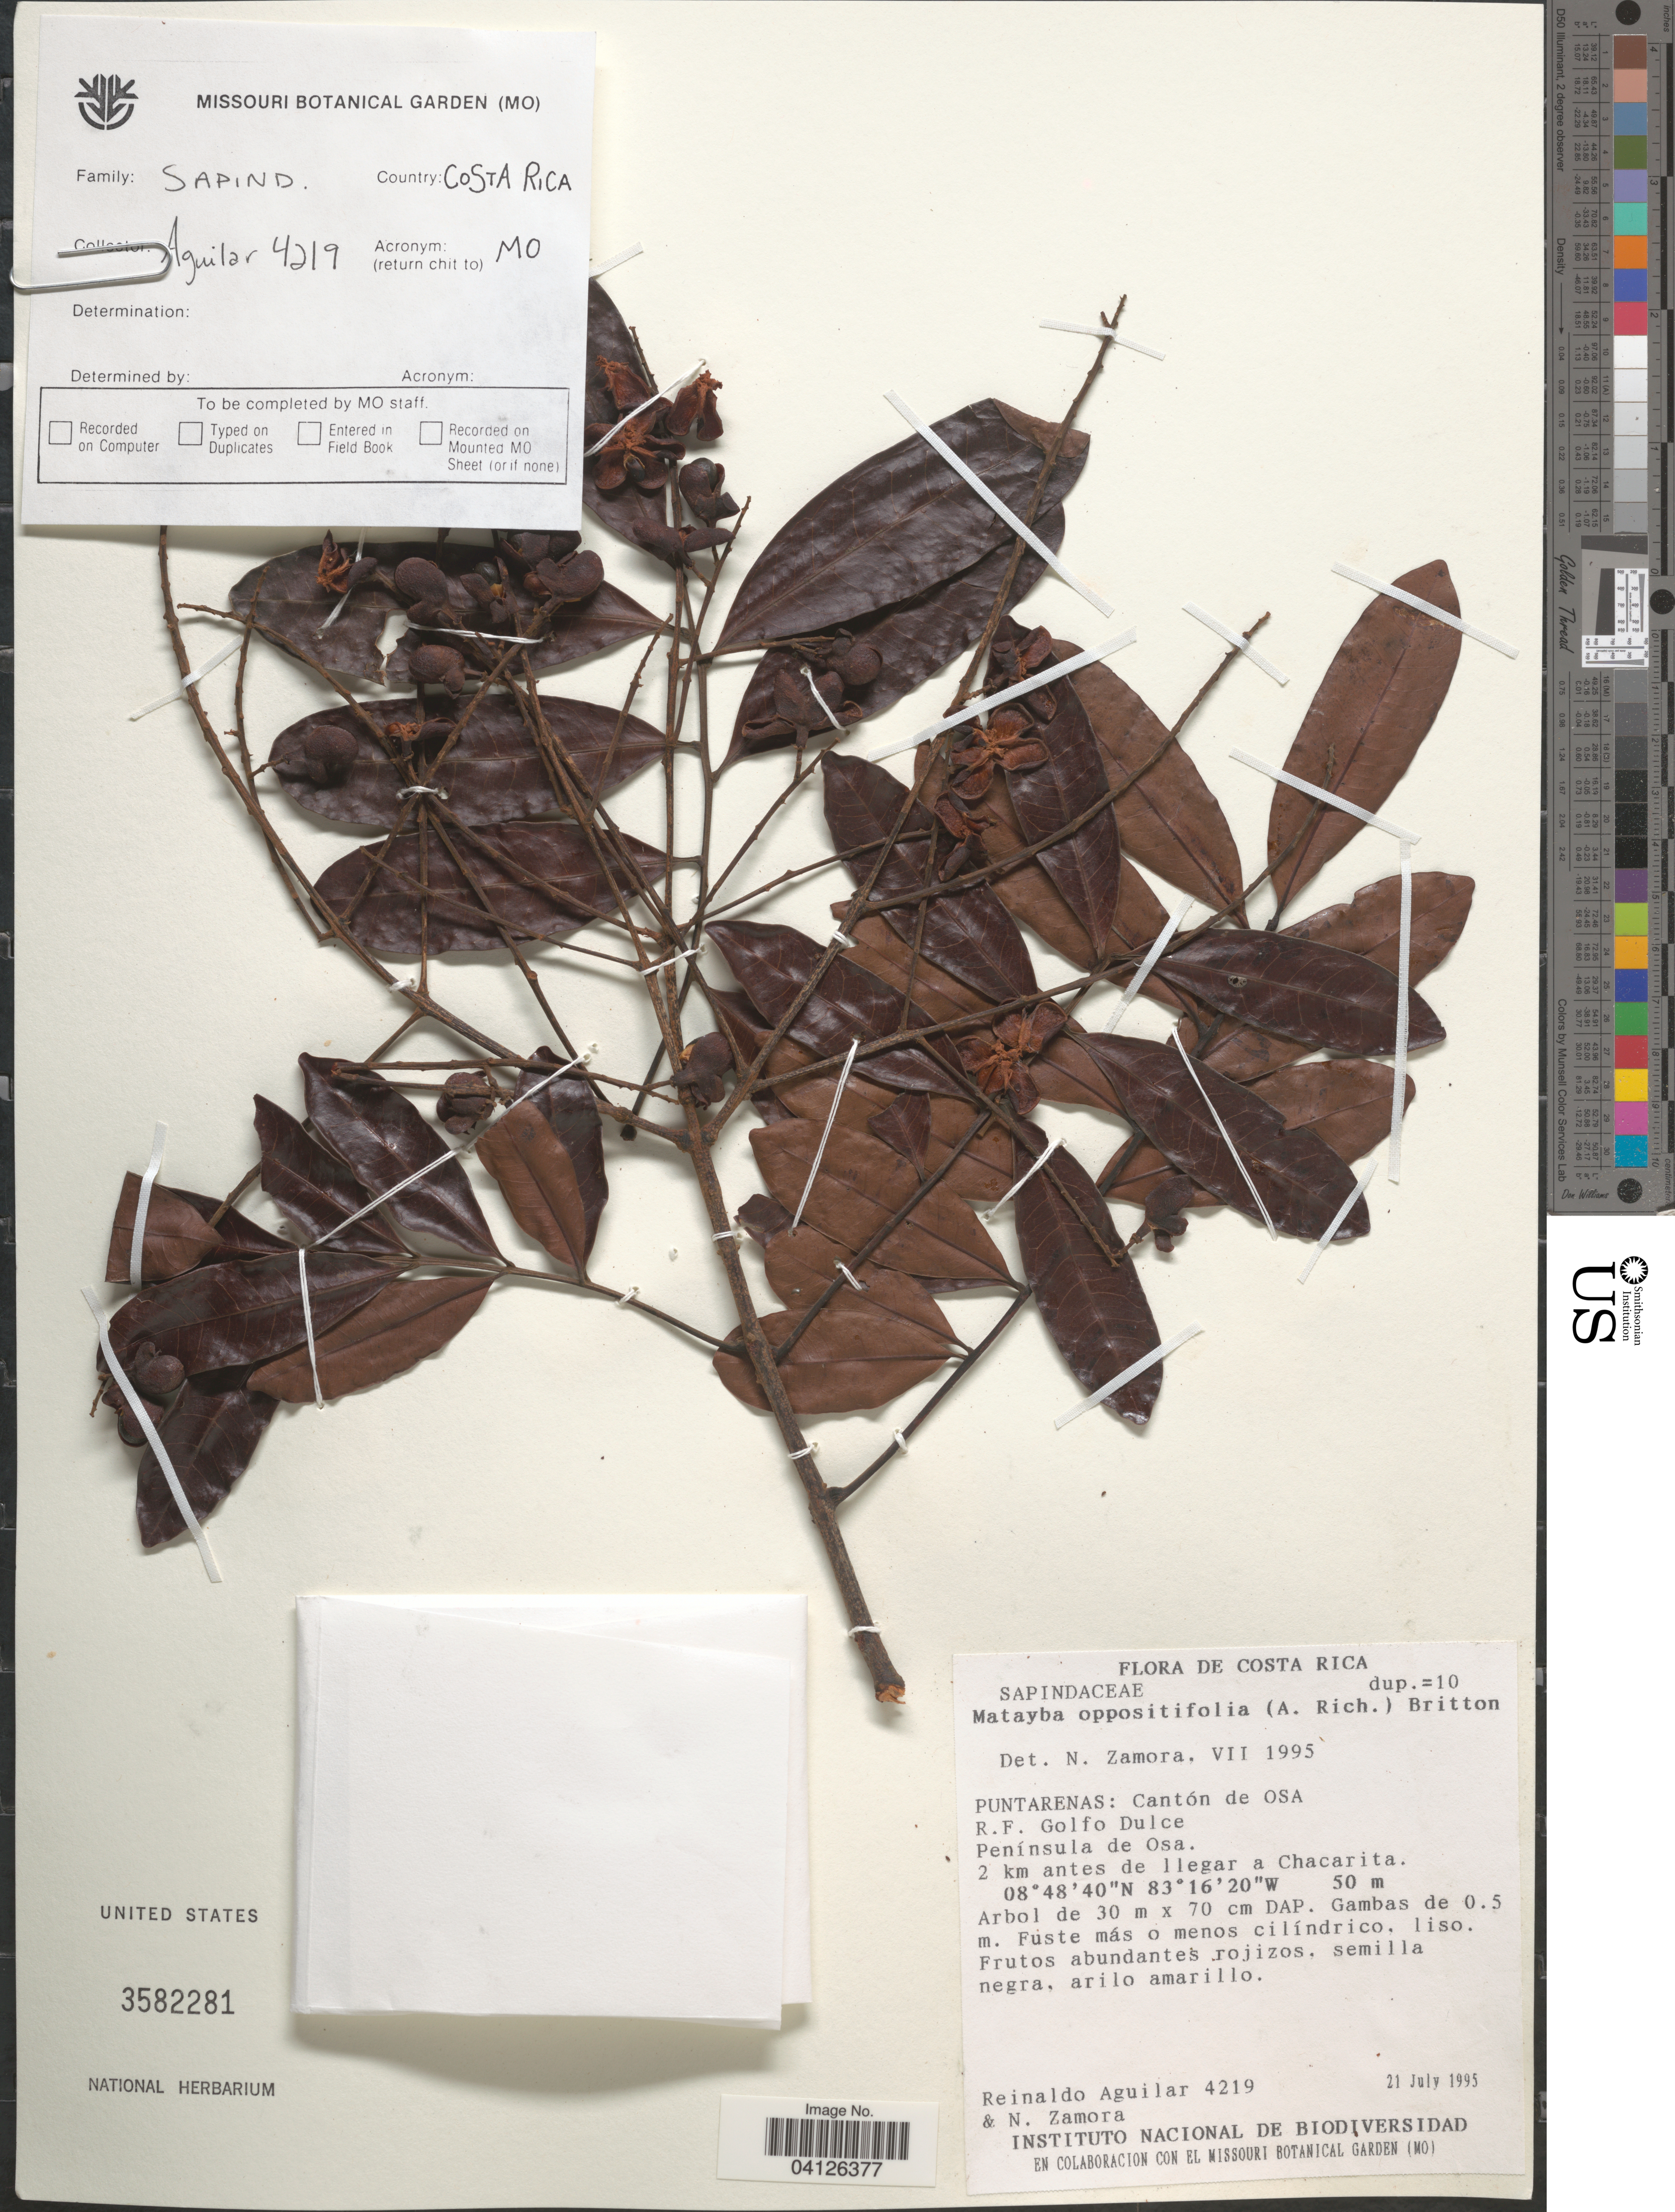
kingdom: Plantae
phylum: Tracheophyta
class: Magnoliopsida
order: Sapindales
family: Sapindaceae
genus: Matayba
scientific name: Matayba oppositifolia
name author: (A. Rich.) Britton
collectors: R. Aguilar & N. Zamora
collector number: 4219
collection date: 1995-07-21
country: Costa Rica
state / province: Puntarenas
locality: Cantón de Osa. R.F. Golfo Dulce. Península de Osa. 2 km antes de llegar a Chacarita.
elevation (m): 50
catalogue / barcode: US 3582281